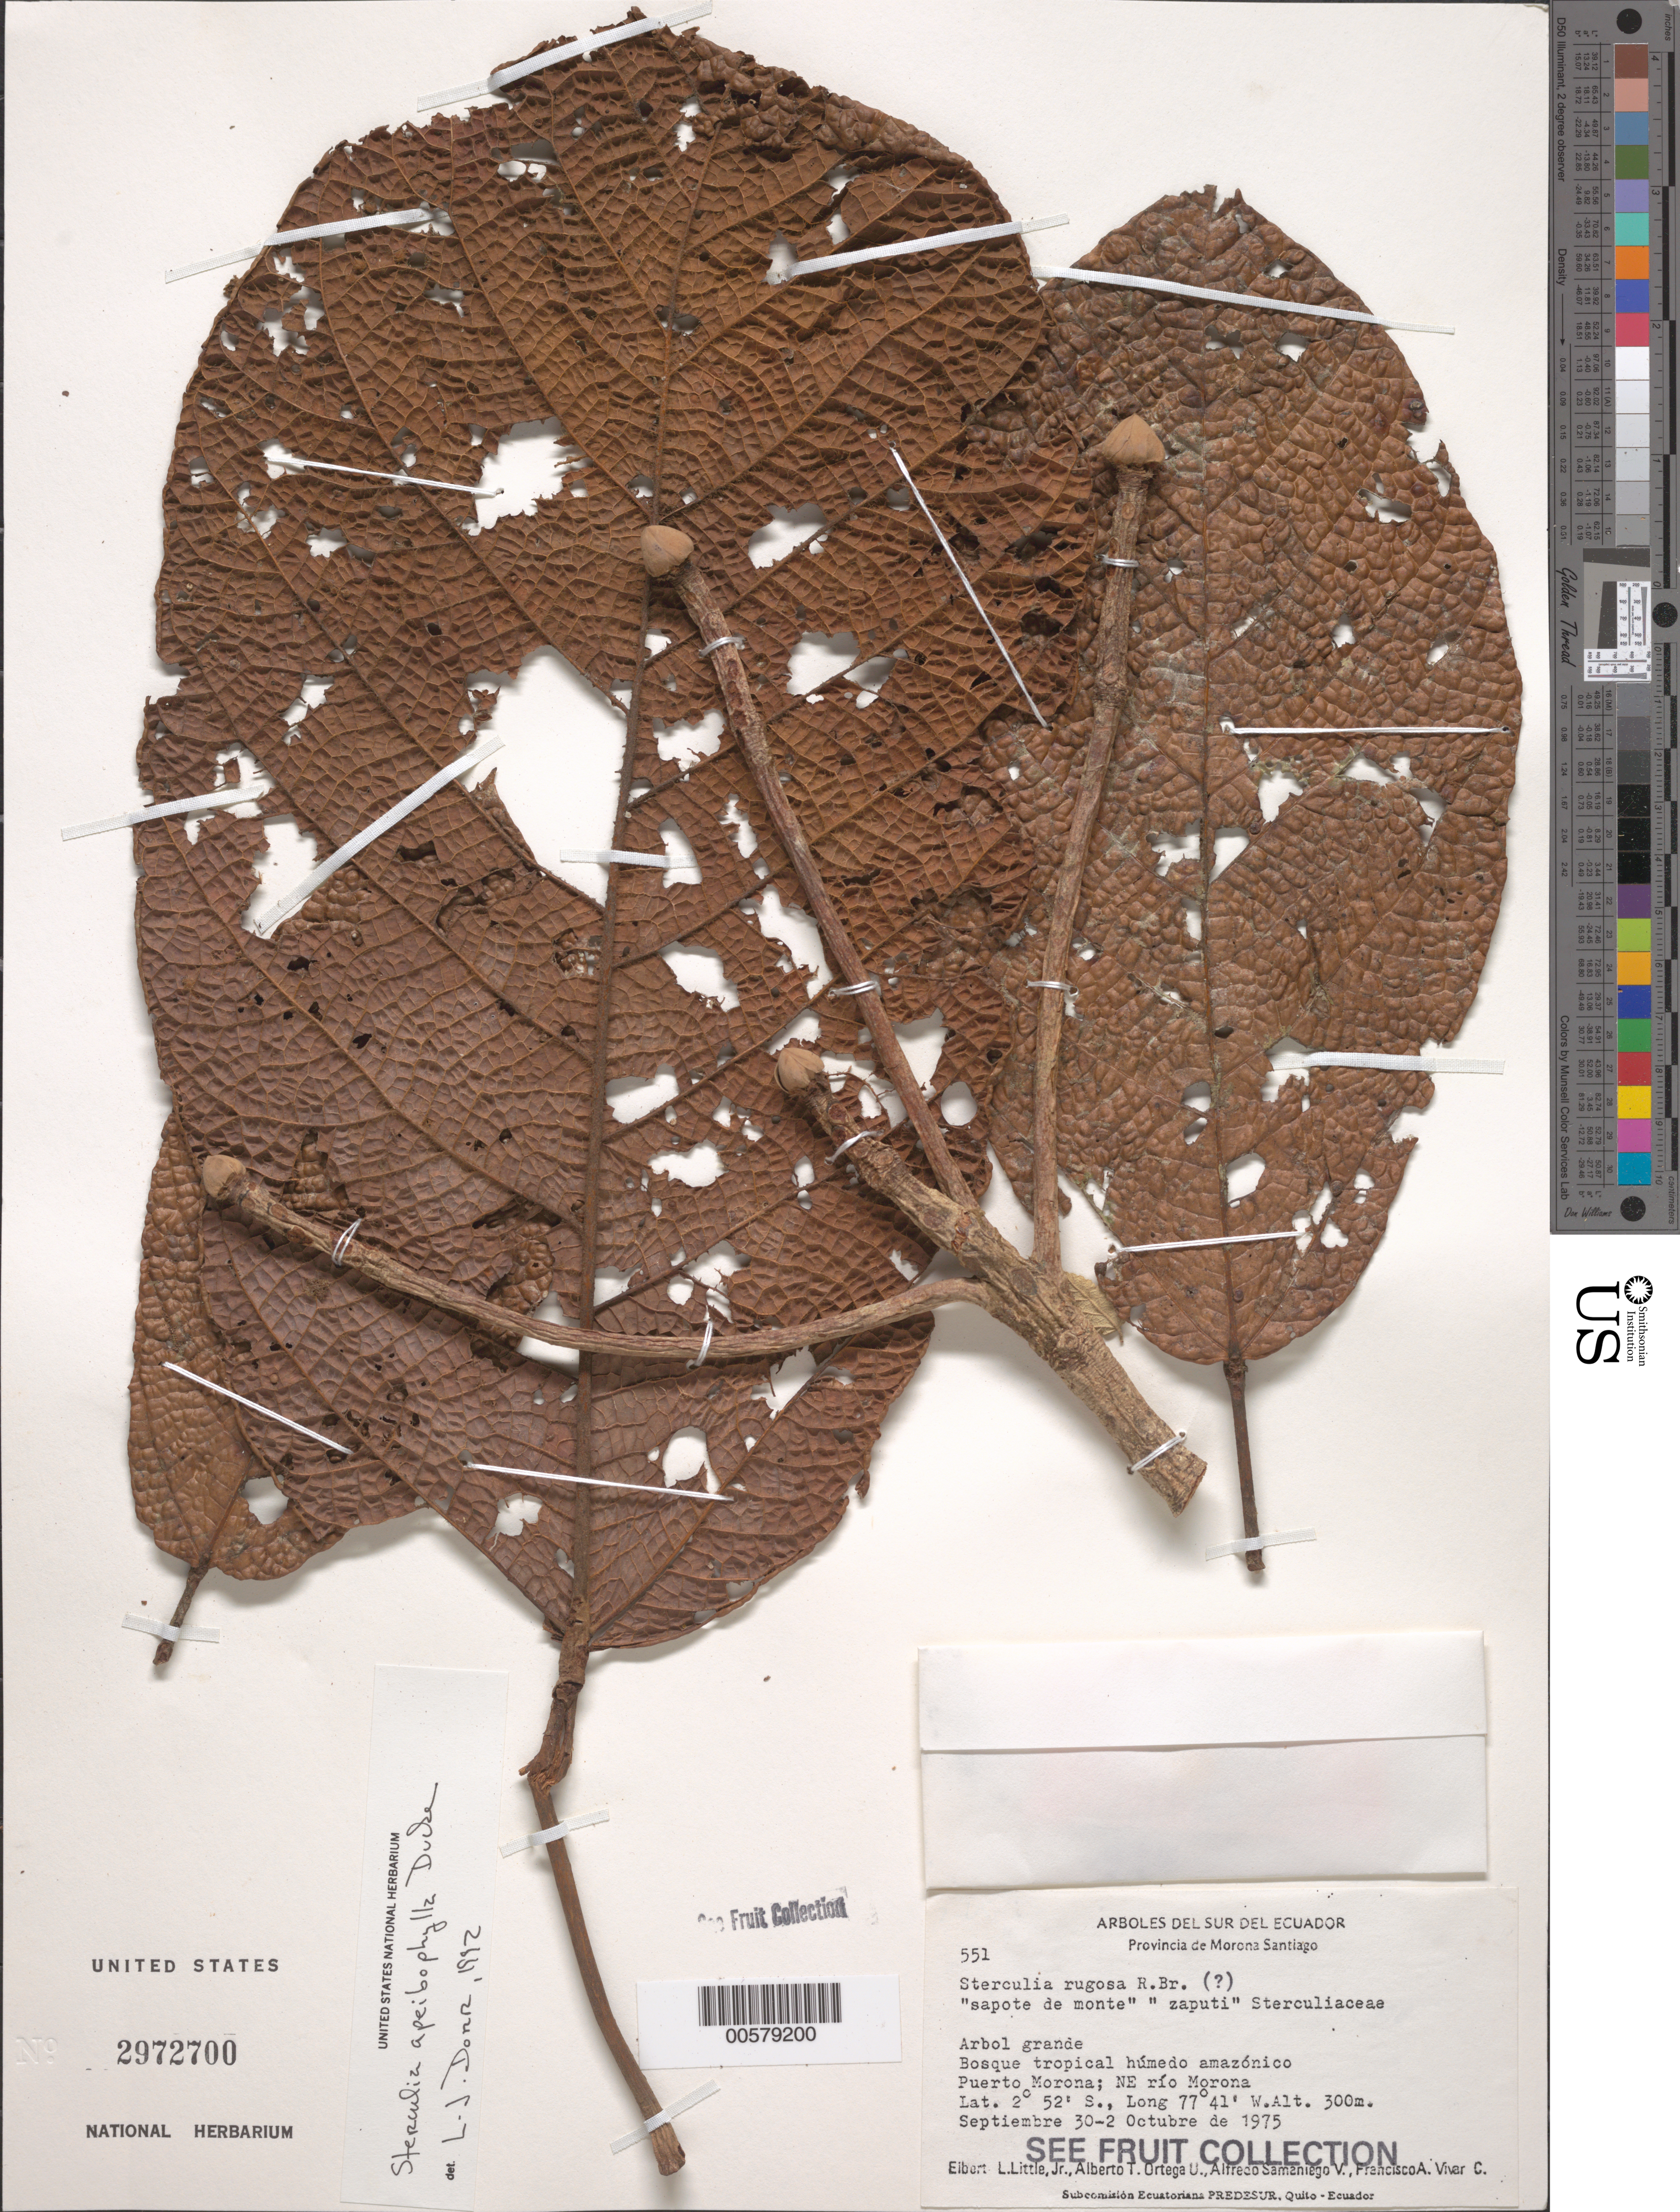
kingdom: Plantae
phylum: Tracheophyta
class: Magnoliopsida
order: Malvales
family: Malvaceae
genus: Sterculia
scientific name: Sterculia apeibophylla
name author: Ducke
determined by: Dorr, L. J., (BOT), Smithsonian Institution - National Museum of Natural History (UNITED STATES)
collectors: E. L. Little, A. T. Ortega U., A. V. Samaniego & F. A. Vivar C.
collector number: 551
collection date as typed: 02 Oct 1975 to 30 Oct 1975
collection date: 1975-10-02/1975-10-30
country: Ecuador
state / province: Morona-Santiago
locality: Puerto Morona, NERío Morona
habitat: Bosque tropical húmedo amazónico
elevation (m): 300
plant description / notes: Common name: Sapote de monte; Common name language: Zaputi; NY, US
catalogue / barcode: US 2972700